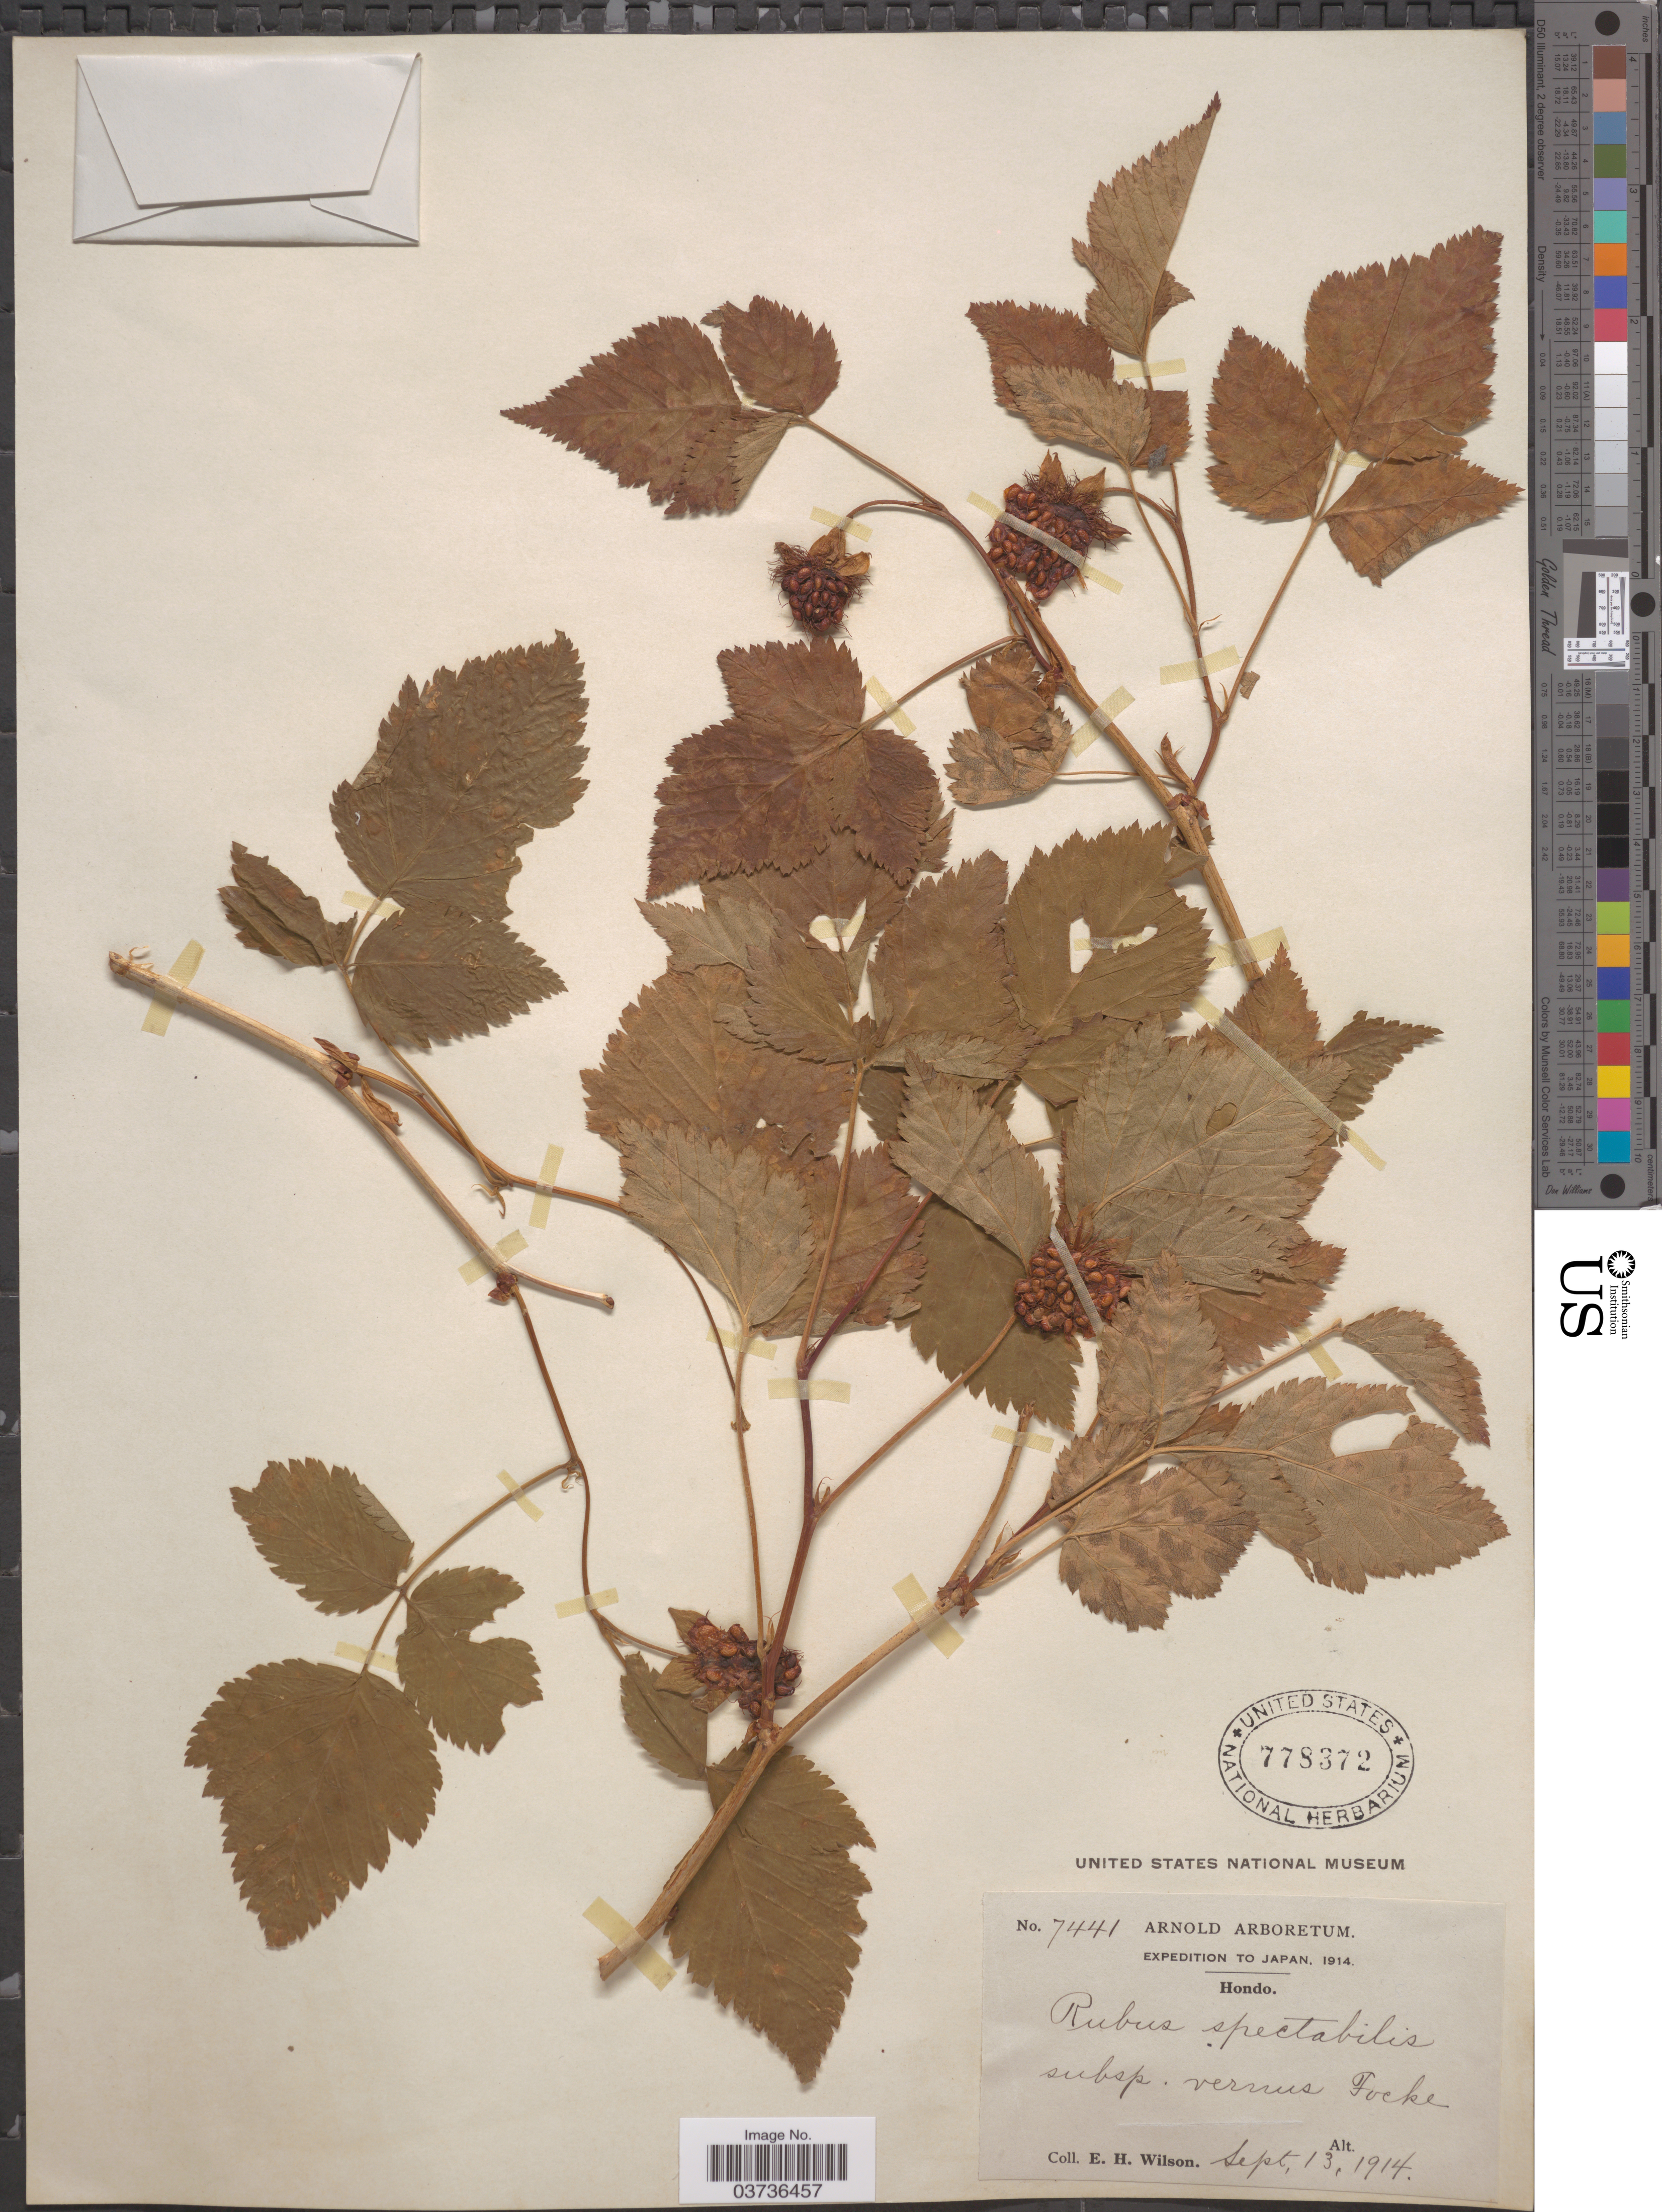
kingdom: Plantae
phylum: Tracheophyta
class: Magnoliopsida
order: Rosales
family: Rosaceae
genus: Rubus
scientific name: Rubus spectabilis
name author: Pursh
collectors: E. Wilson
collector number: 7441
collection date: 1914-09-13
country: Japan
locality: Hondo.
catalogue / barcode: US 778372